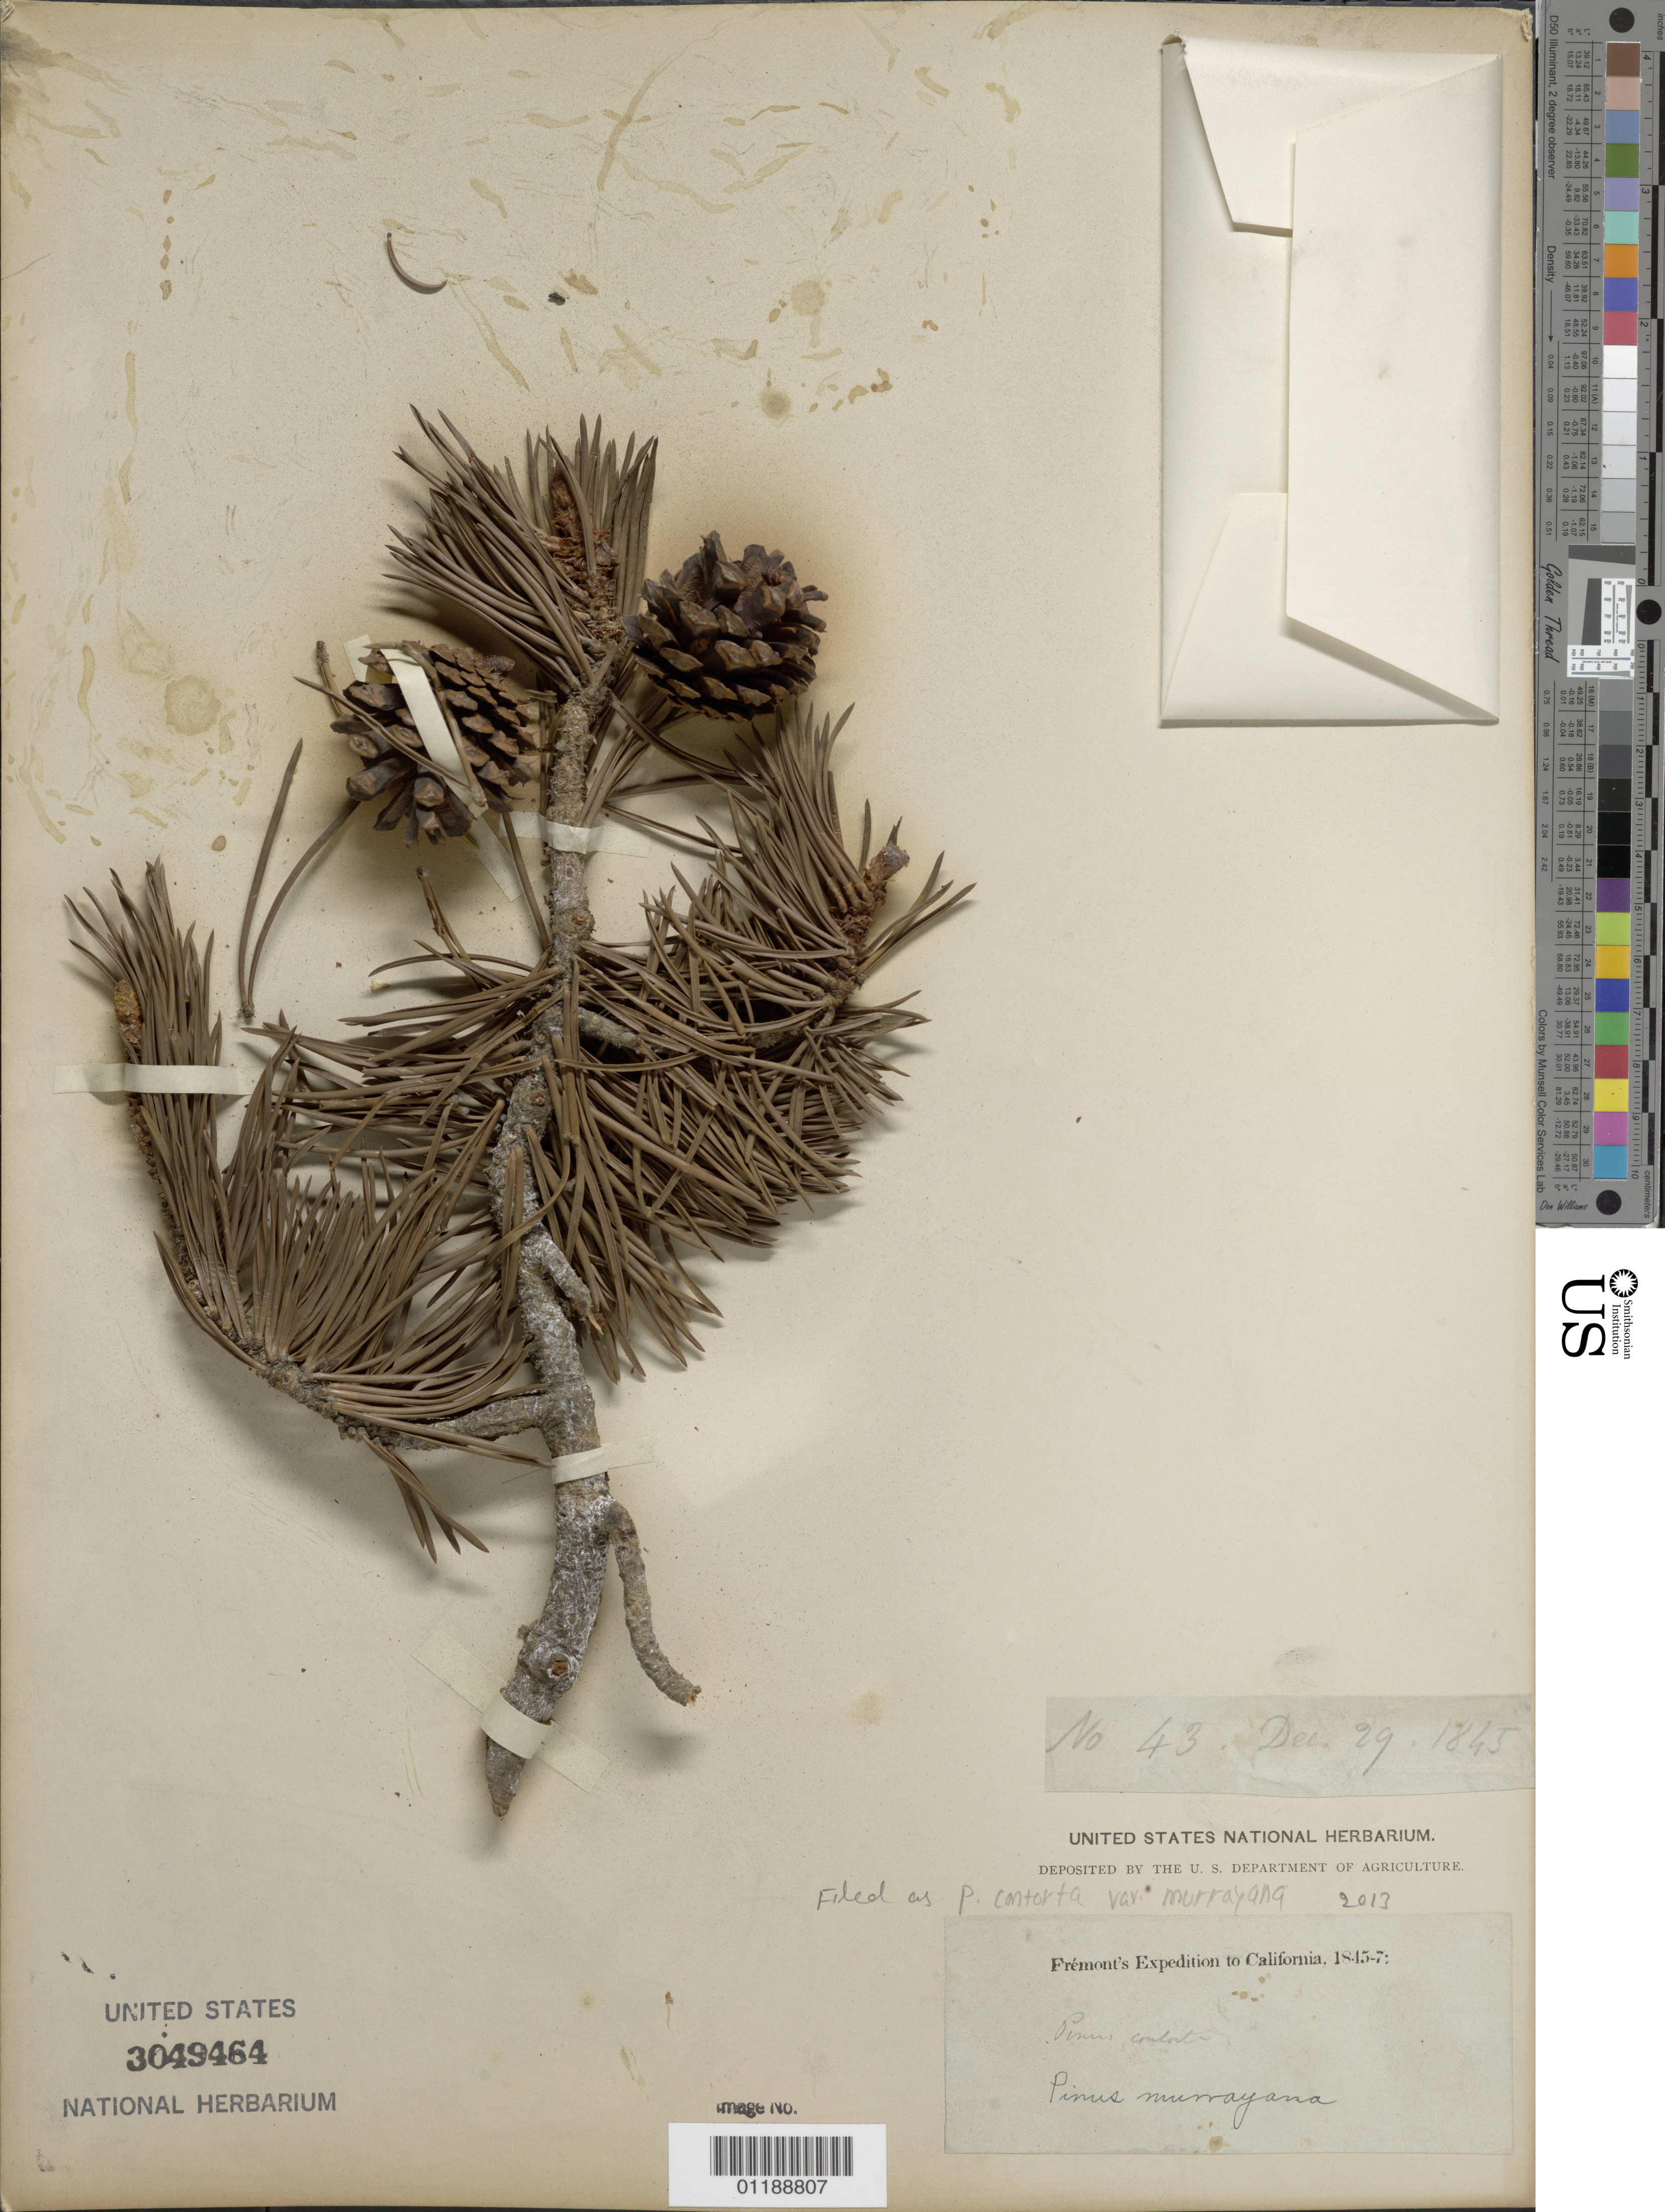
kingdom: Plantae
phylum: Tracheophyta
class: Pinopsida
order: Pinales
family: Pinaceae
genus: Pinus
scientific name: Pinus contorta var. murrayana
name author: (Balf.) S. Watson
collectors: J. C. Frémont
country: United States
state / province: California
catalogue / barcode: US 3049464